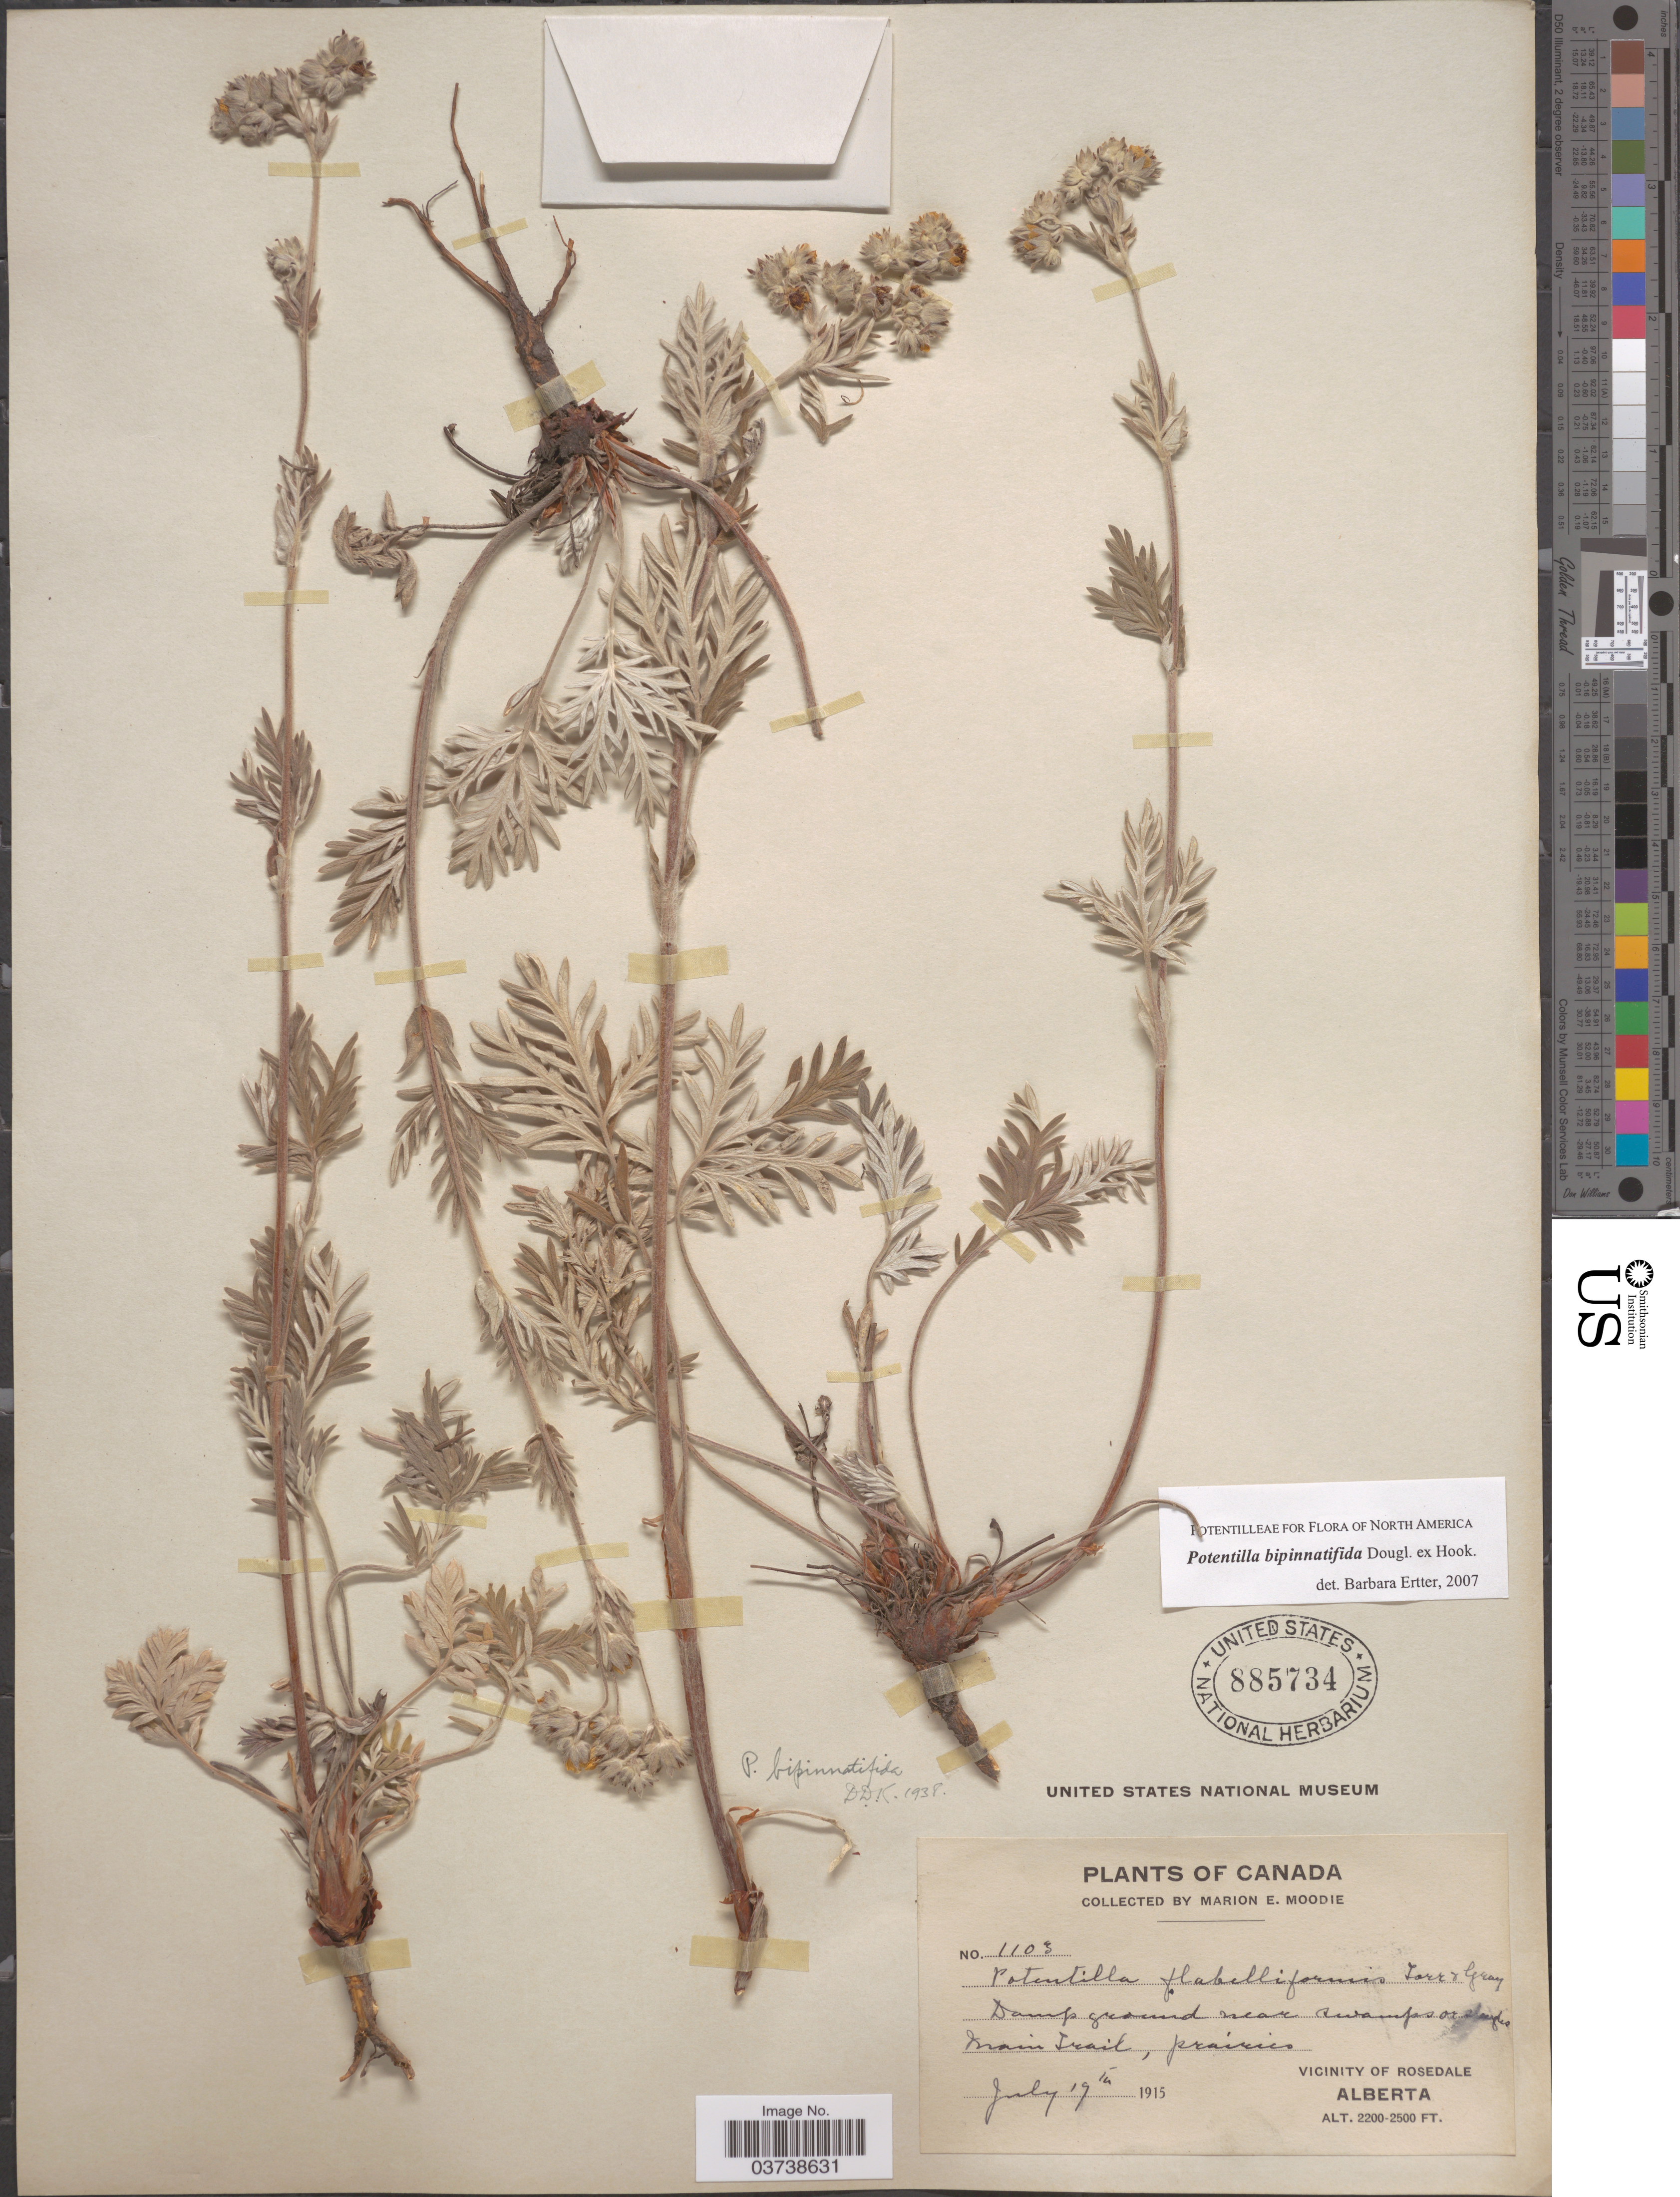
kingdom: Plantae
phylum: Tracheophyta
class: Magnoliopsida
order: Rosales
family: Rosaceae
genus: Potentilla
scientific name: Potentilla bipinnatifida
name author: Douglas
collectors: M. E. Moodie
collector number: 1103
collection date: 1915-07-19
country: Canada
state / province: Alberta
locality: Near swamps or slopes. Main Trait, prairies. Vicinity of Rosedale.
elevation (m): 671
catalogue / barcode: US 885734